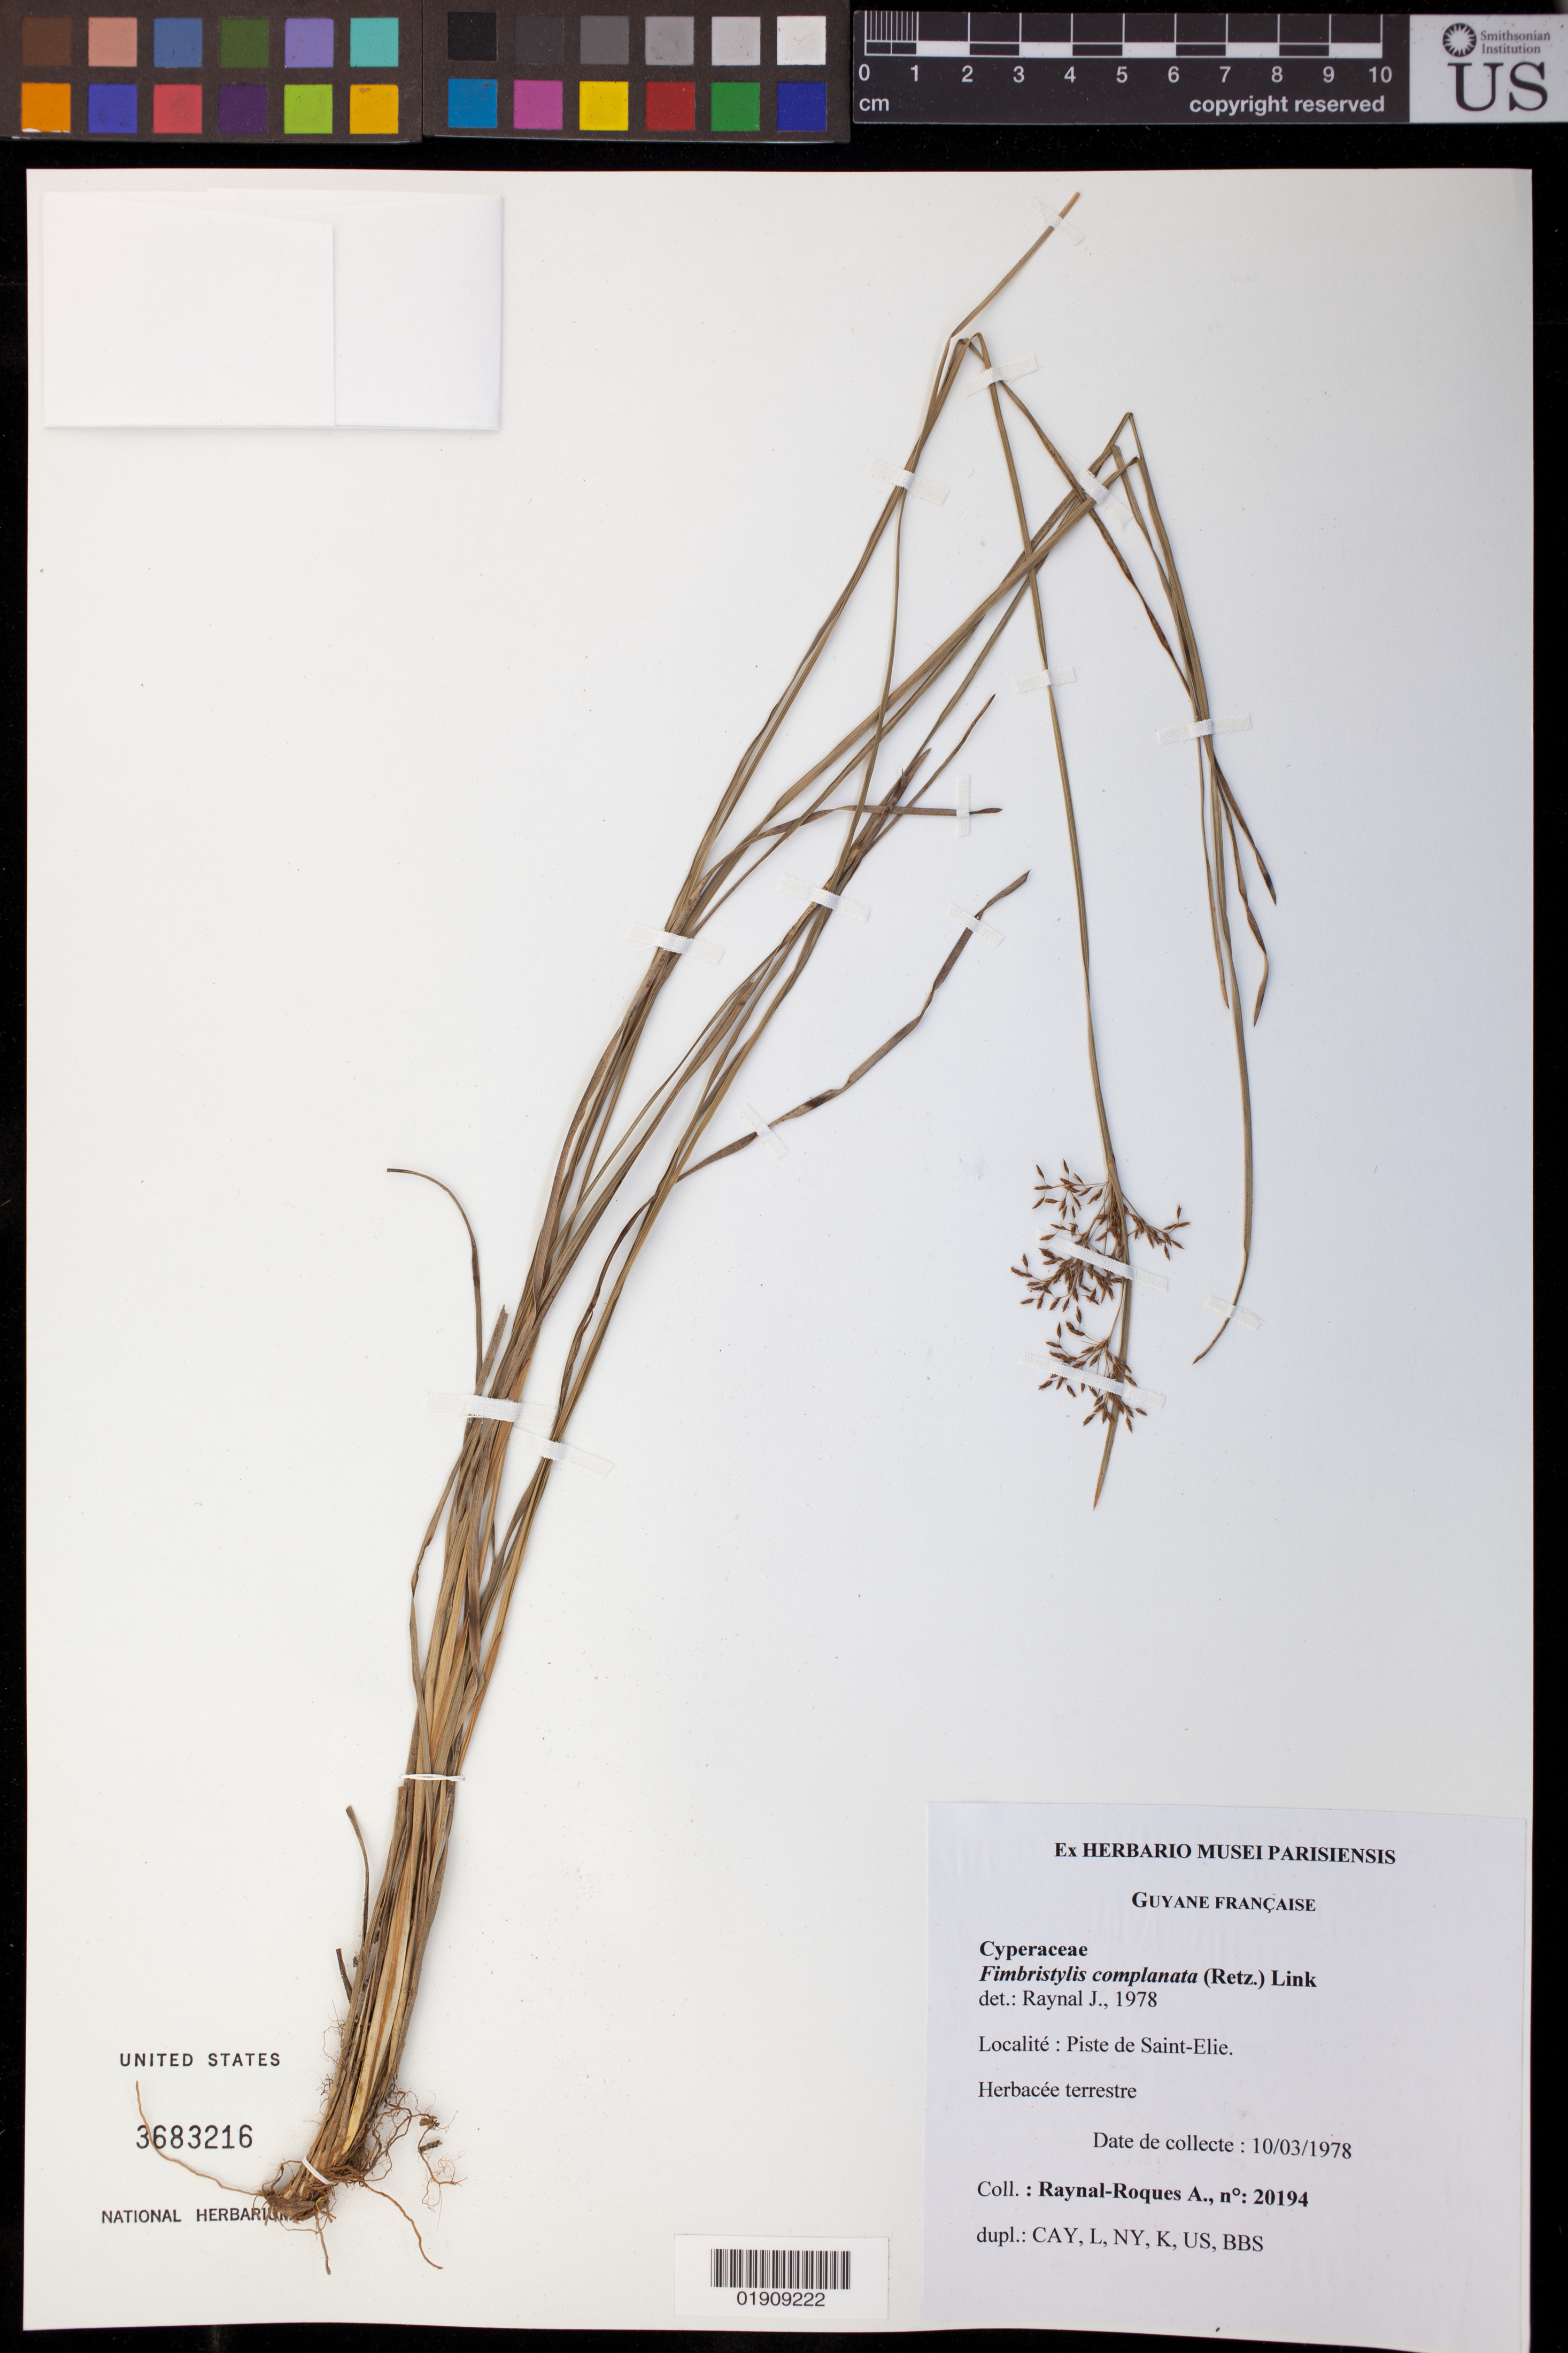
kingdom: Plantae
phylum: Tracheophyta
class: Liliopsida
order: Poales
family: Cyperaceae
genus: Fimbristylis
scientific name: Fimbristylis complanata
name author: (Retz.) Link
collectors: A. M. Raynal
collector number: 20194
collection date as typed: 3 Mar 1978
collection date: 1978-03-03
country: French Guiana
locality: Piste de St. Elie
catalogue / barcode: US 3683216